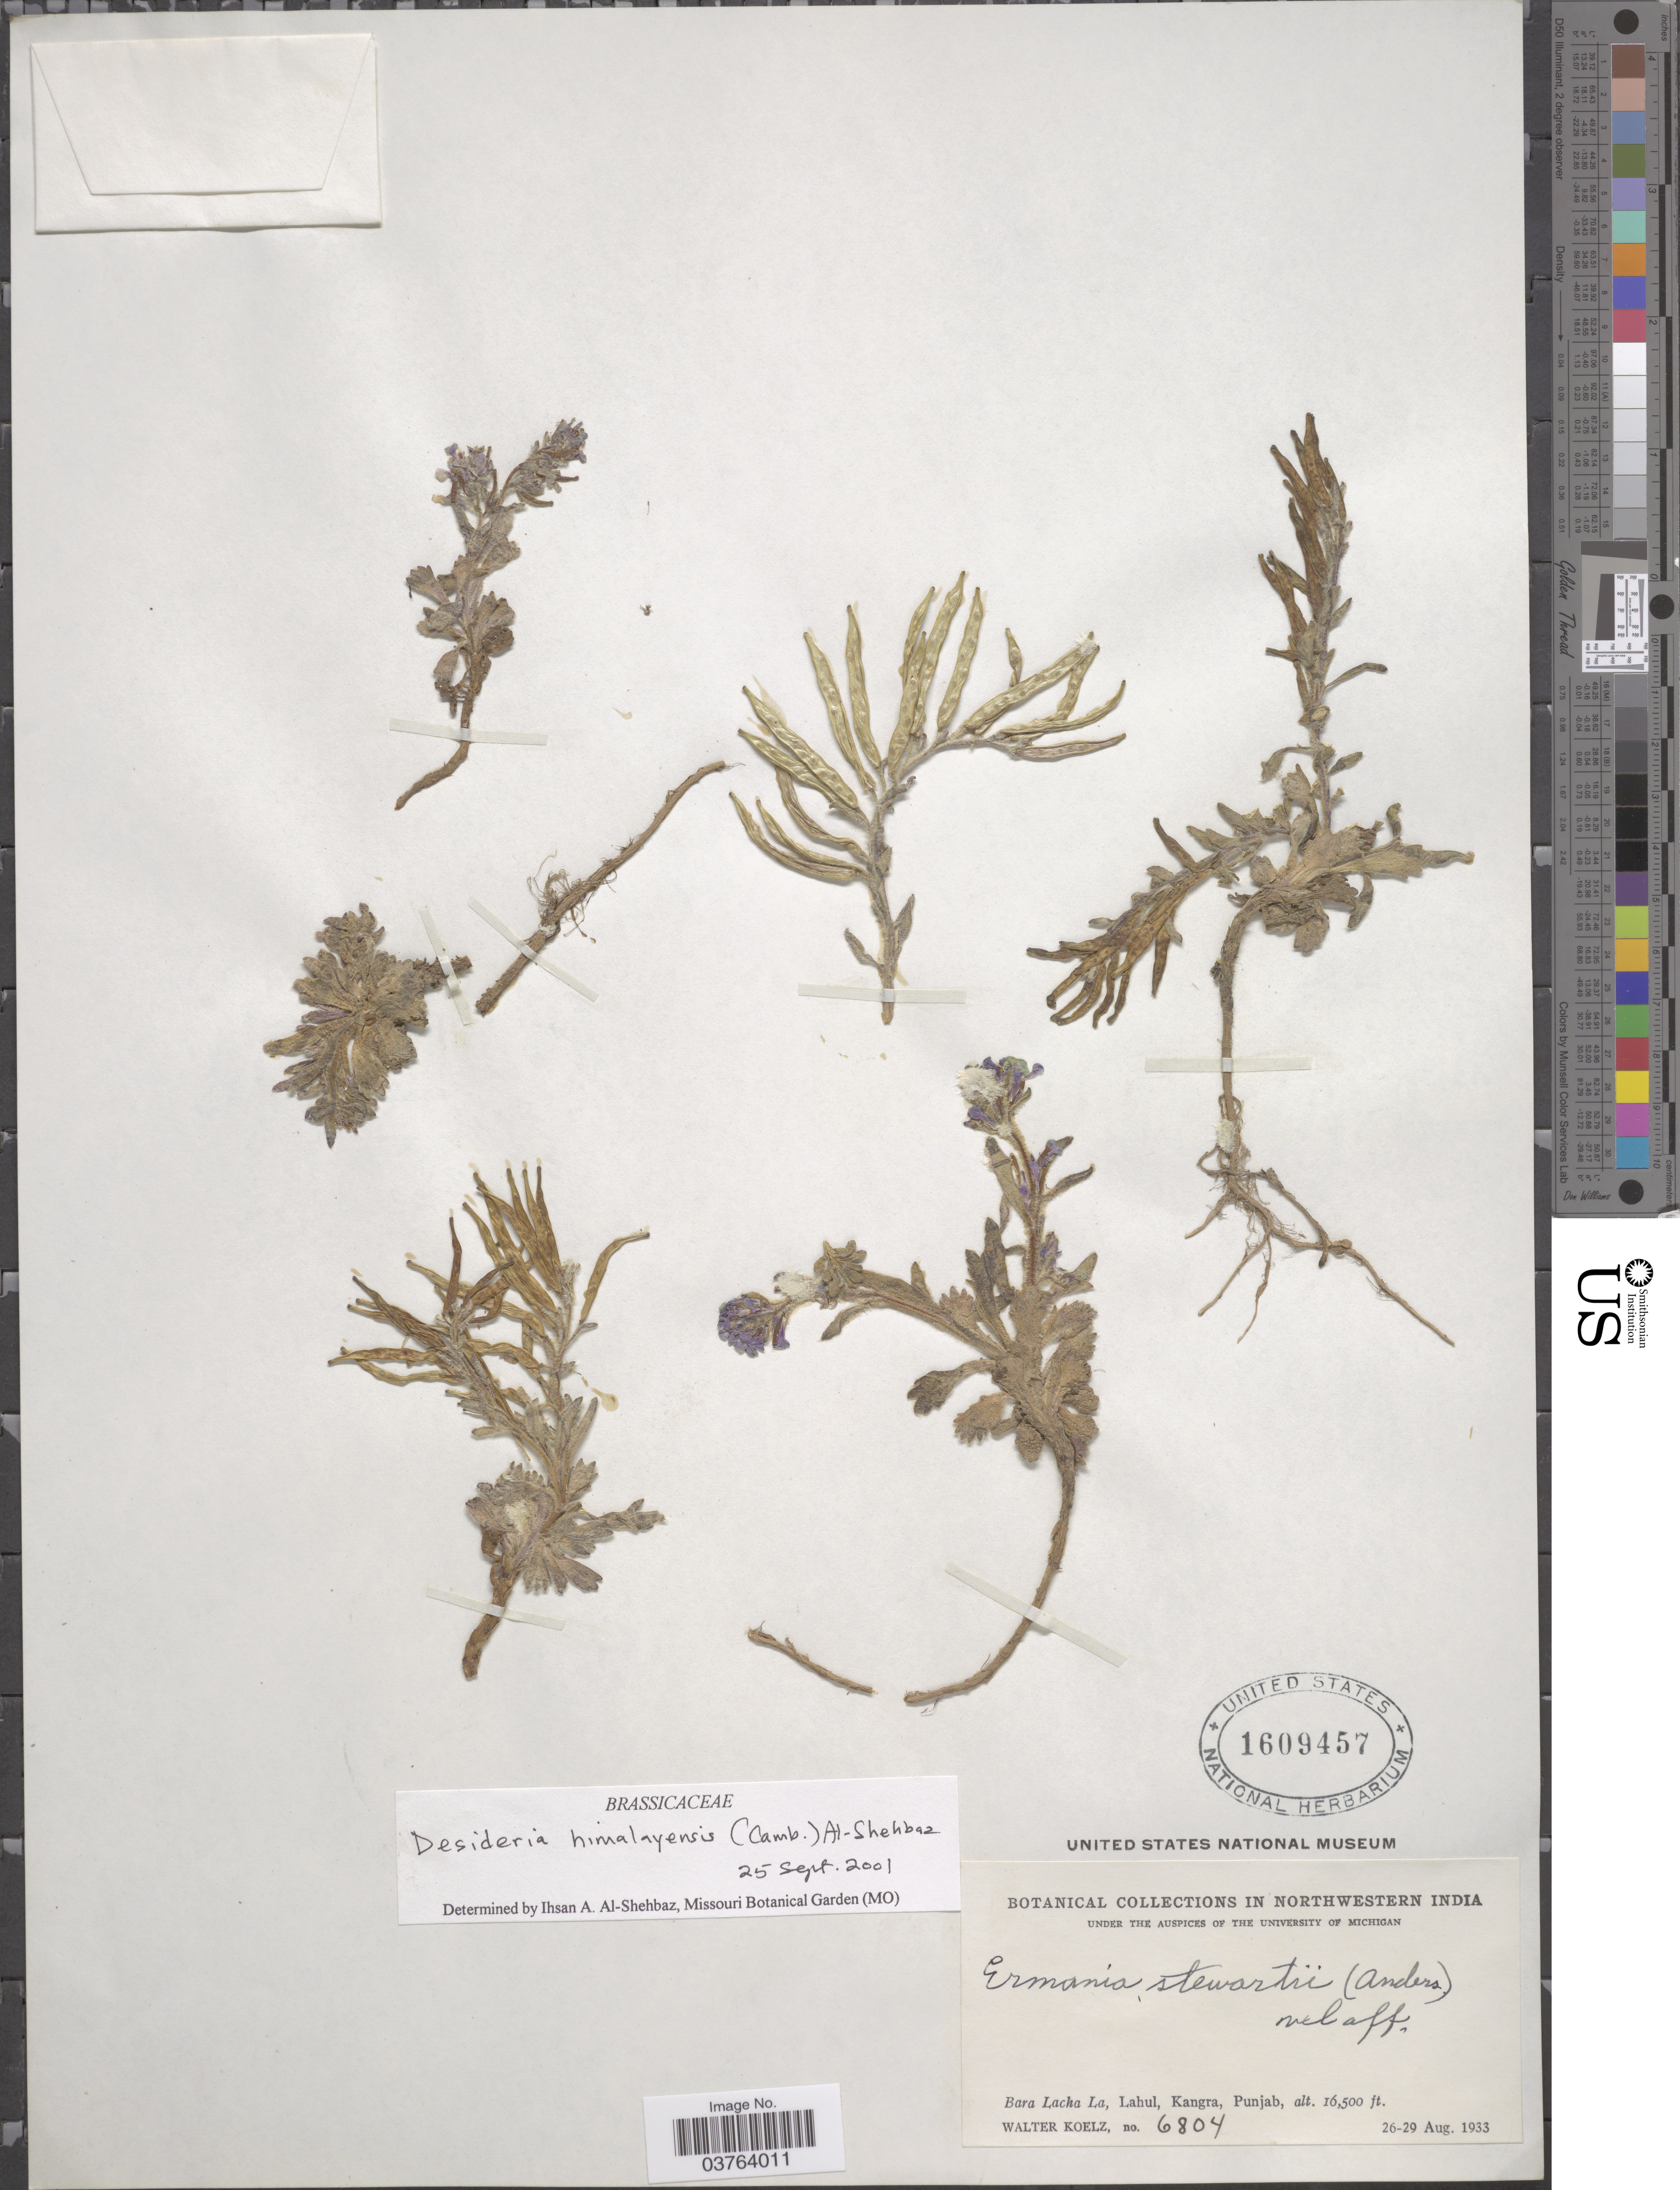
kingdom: Plantae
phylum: Tracheophyta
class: Magnoliopsida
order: Brassicales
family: Brassicaceae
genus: Desideria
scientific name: Desideria himalayensis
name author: (Cambess. & C.A. Mey.) Al-Shehbaz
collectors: W. N. Koelz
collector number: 6804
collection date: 1933-08-26/1933-08-29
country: India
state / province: Punjab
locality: Northwestern India. Bara Lacha La, Lahul, Kangra.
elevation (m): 5029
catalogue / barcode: US 1609457